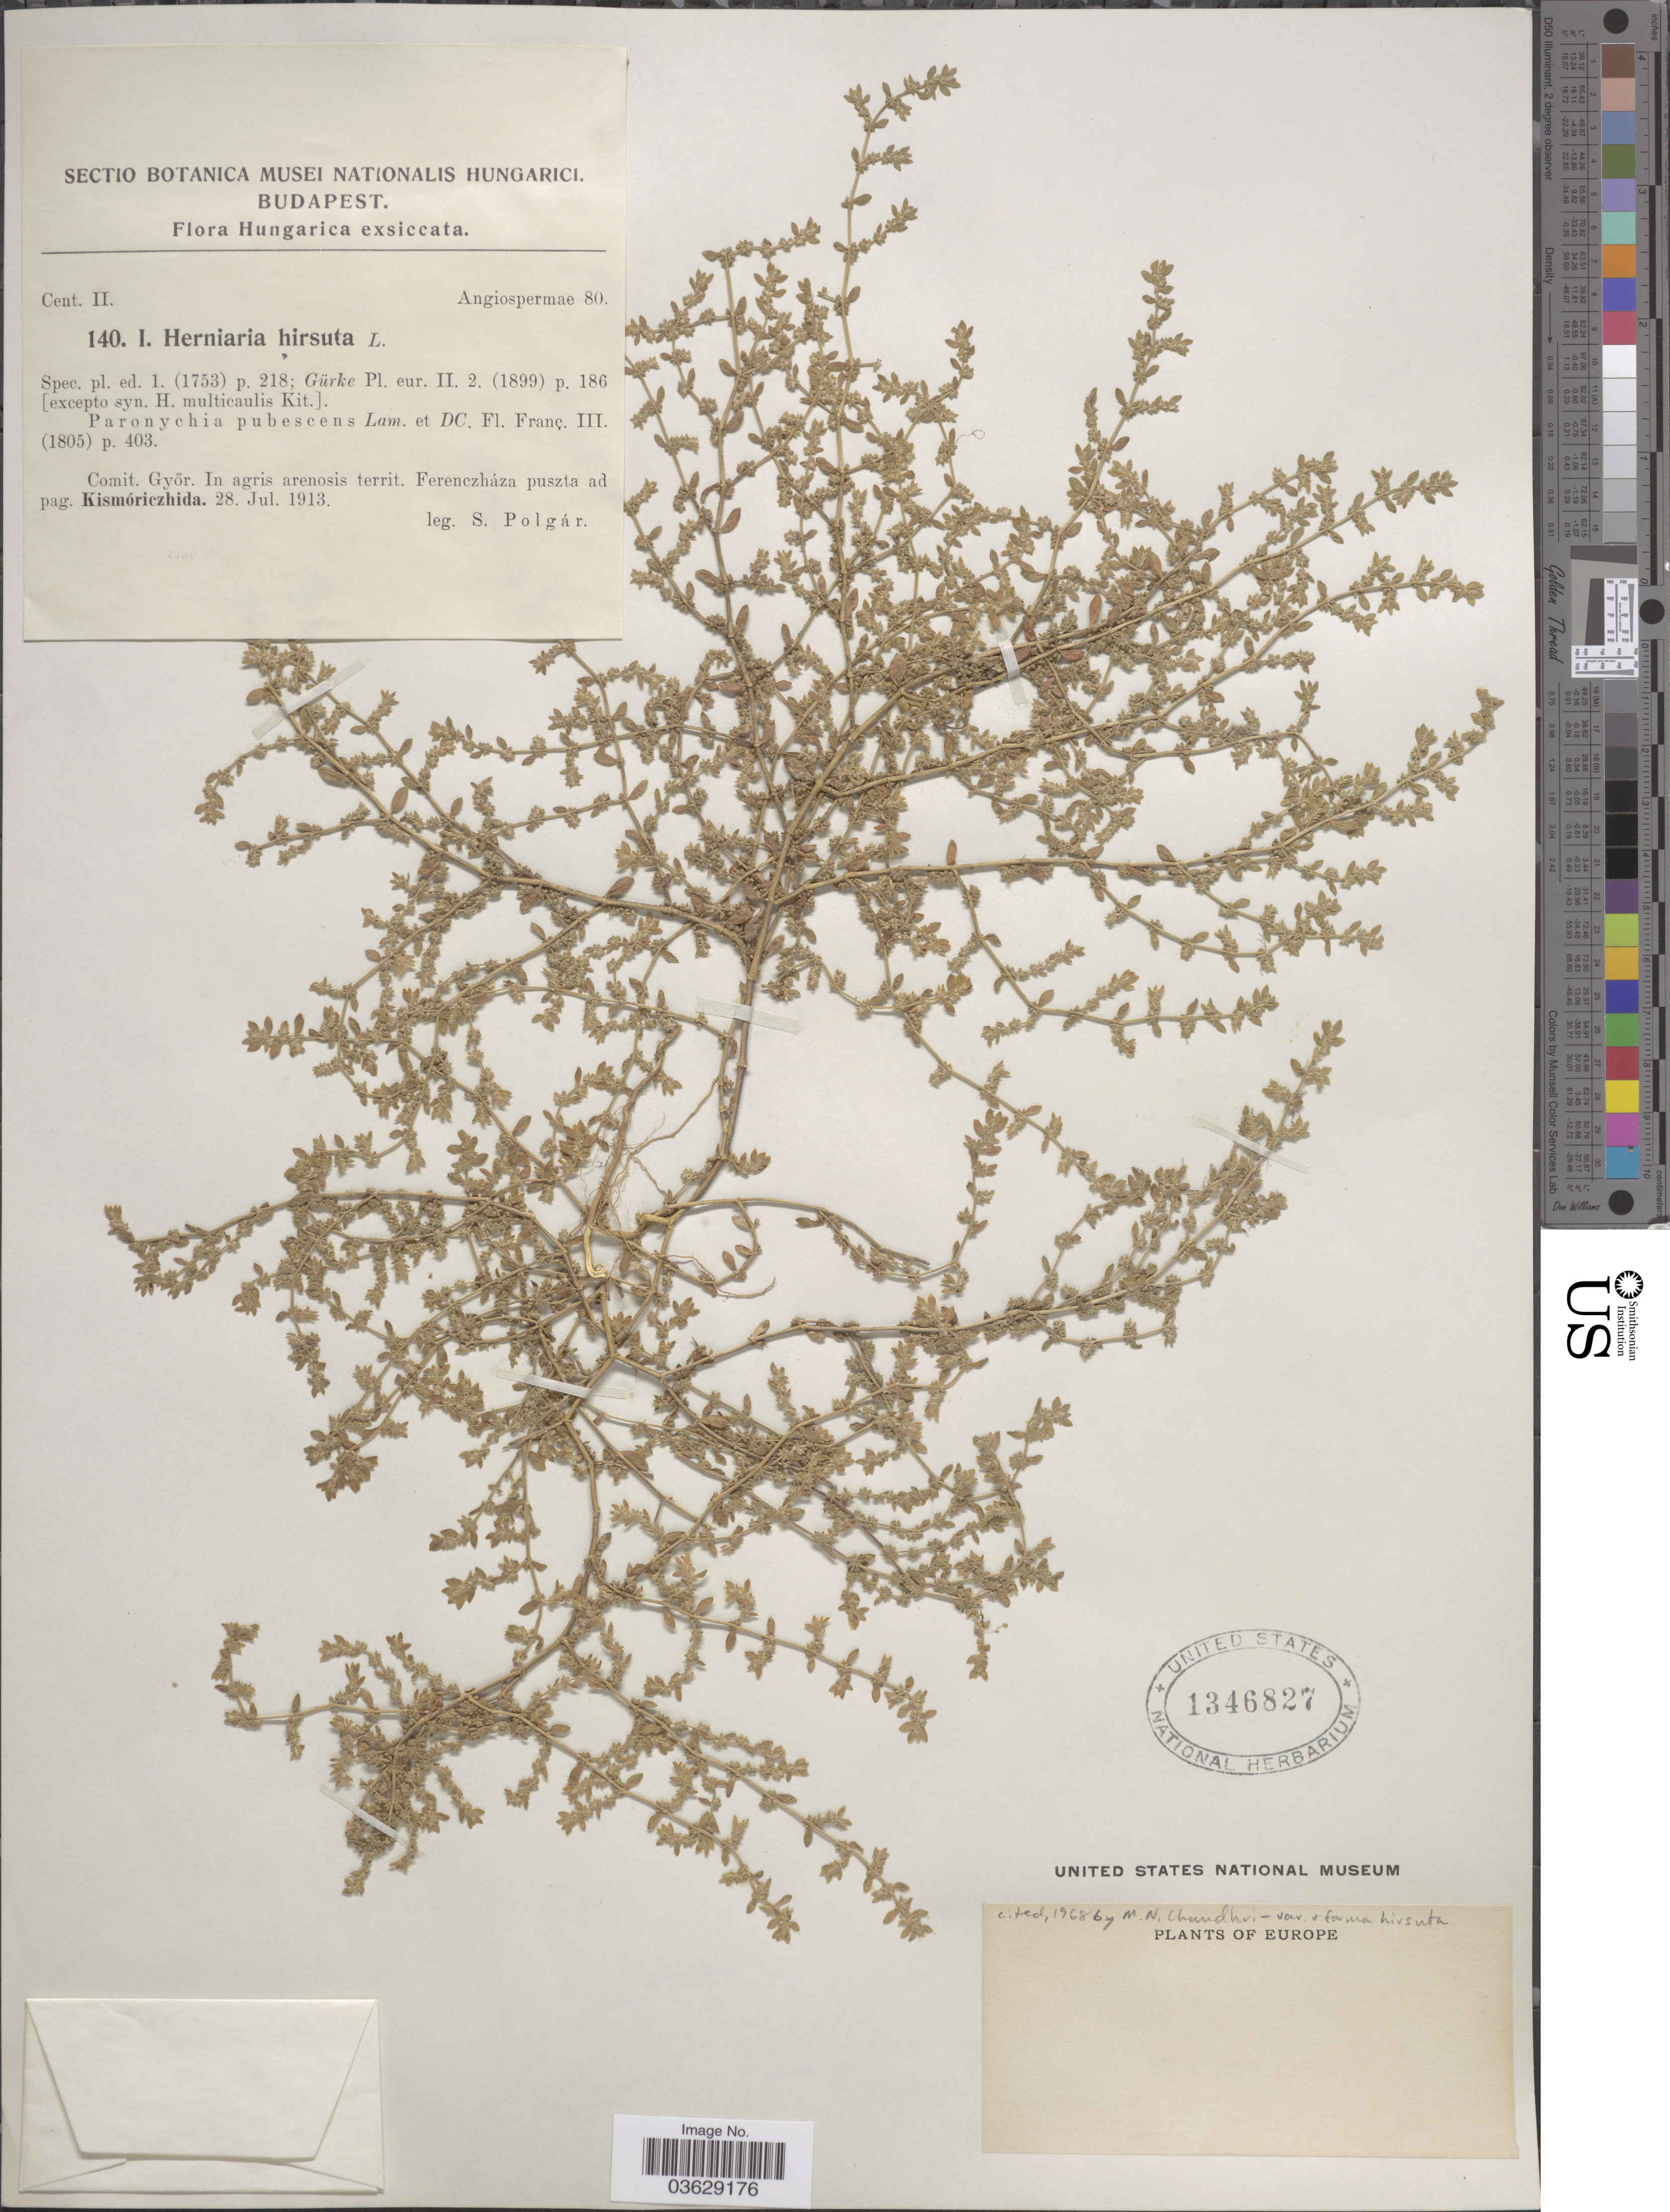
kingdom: Plantae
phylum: Tracheophyta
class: Magnoliopsida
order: Caryophyllales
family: Caryophyllaceae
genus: Herniaria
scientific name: Herniaria hirsuta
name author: L.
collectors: S. Polgar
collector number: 140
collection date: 1913-07-28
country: Hungary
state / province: Győr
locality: Comit. Györ. In agris arenosis territ. Ferenczcháza puszta ad pag. Kismóriczhida.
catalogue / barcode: US 1346827